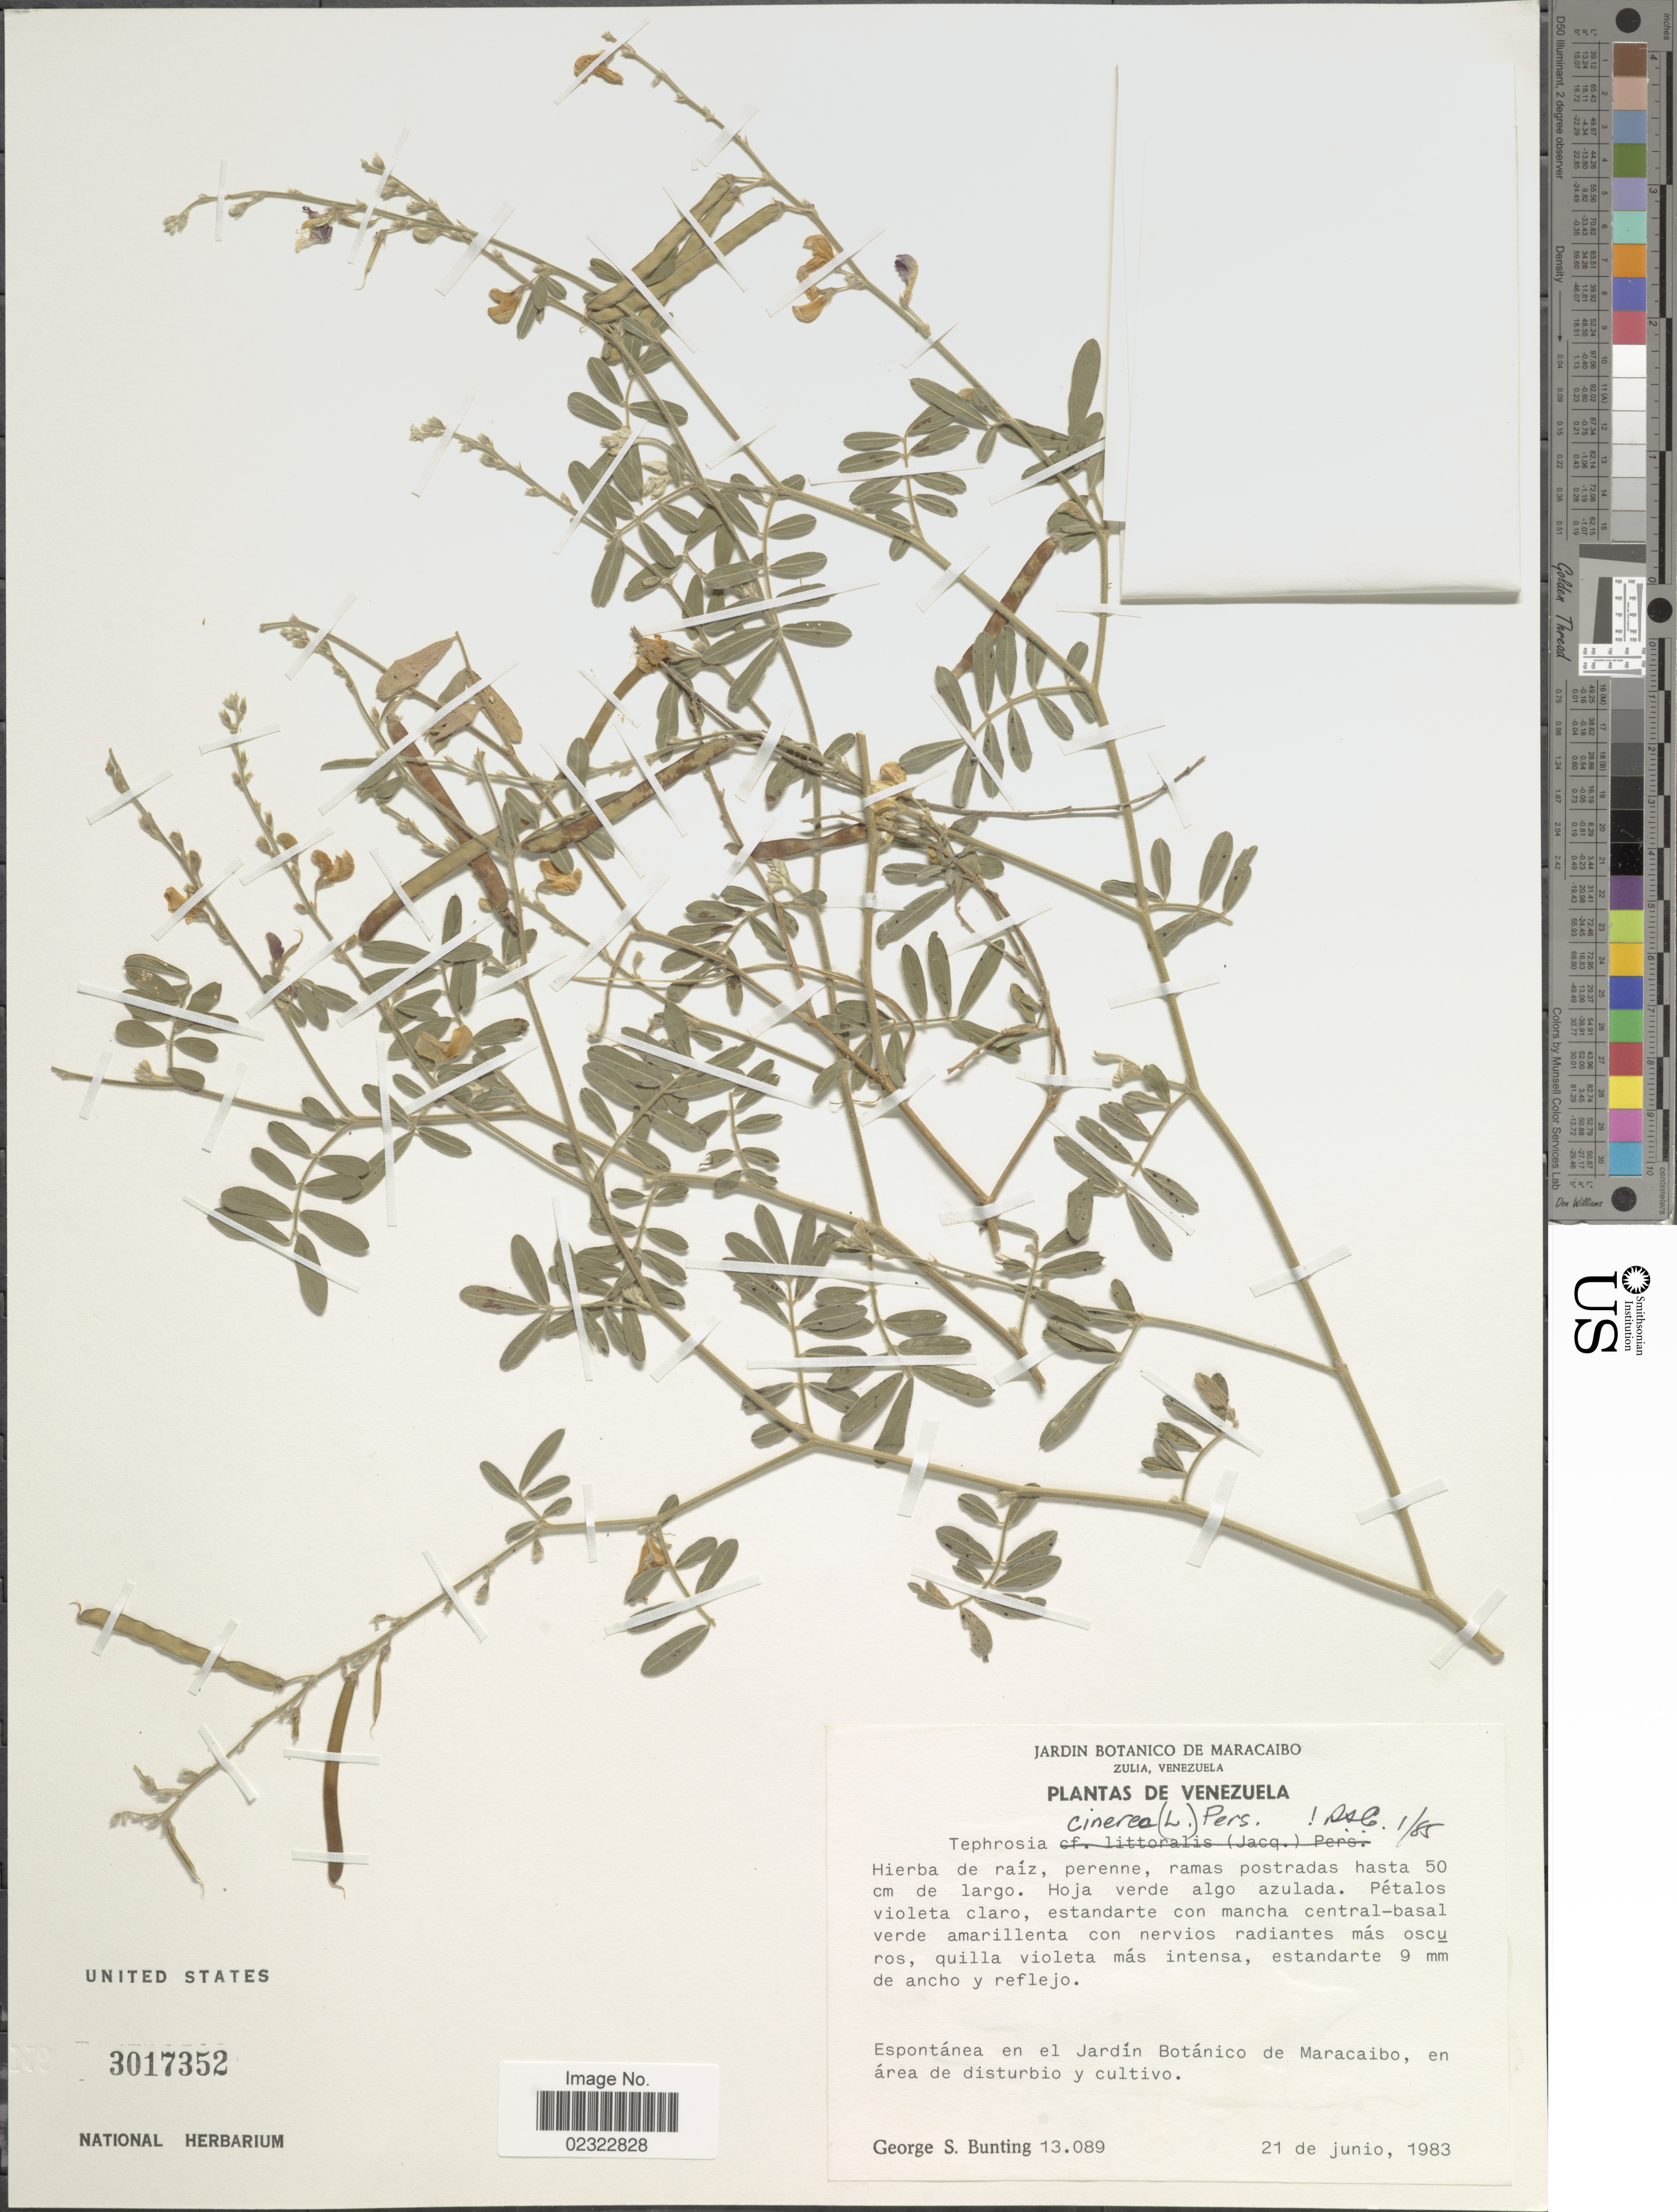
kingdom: Plantae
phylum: Tracheophyta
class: Magnoliopsida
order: Fabales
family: Fabaceae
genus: Tephrosia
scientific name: Tephrosia cinerea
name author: (L.) Pers.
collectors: G. S. Bunting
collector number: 13089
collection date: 1983-06-21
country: Venezuela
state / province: Zulia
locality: Zulia, Venezuela, Espontanea en el Jardin Botanico de Maracaibo, en area d distrubio y cultivo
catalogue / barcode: US 3017352